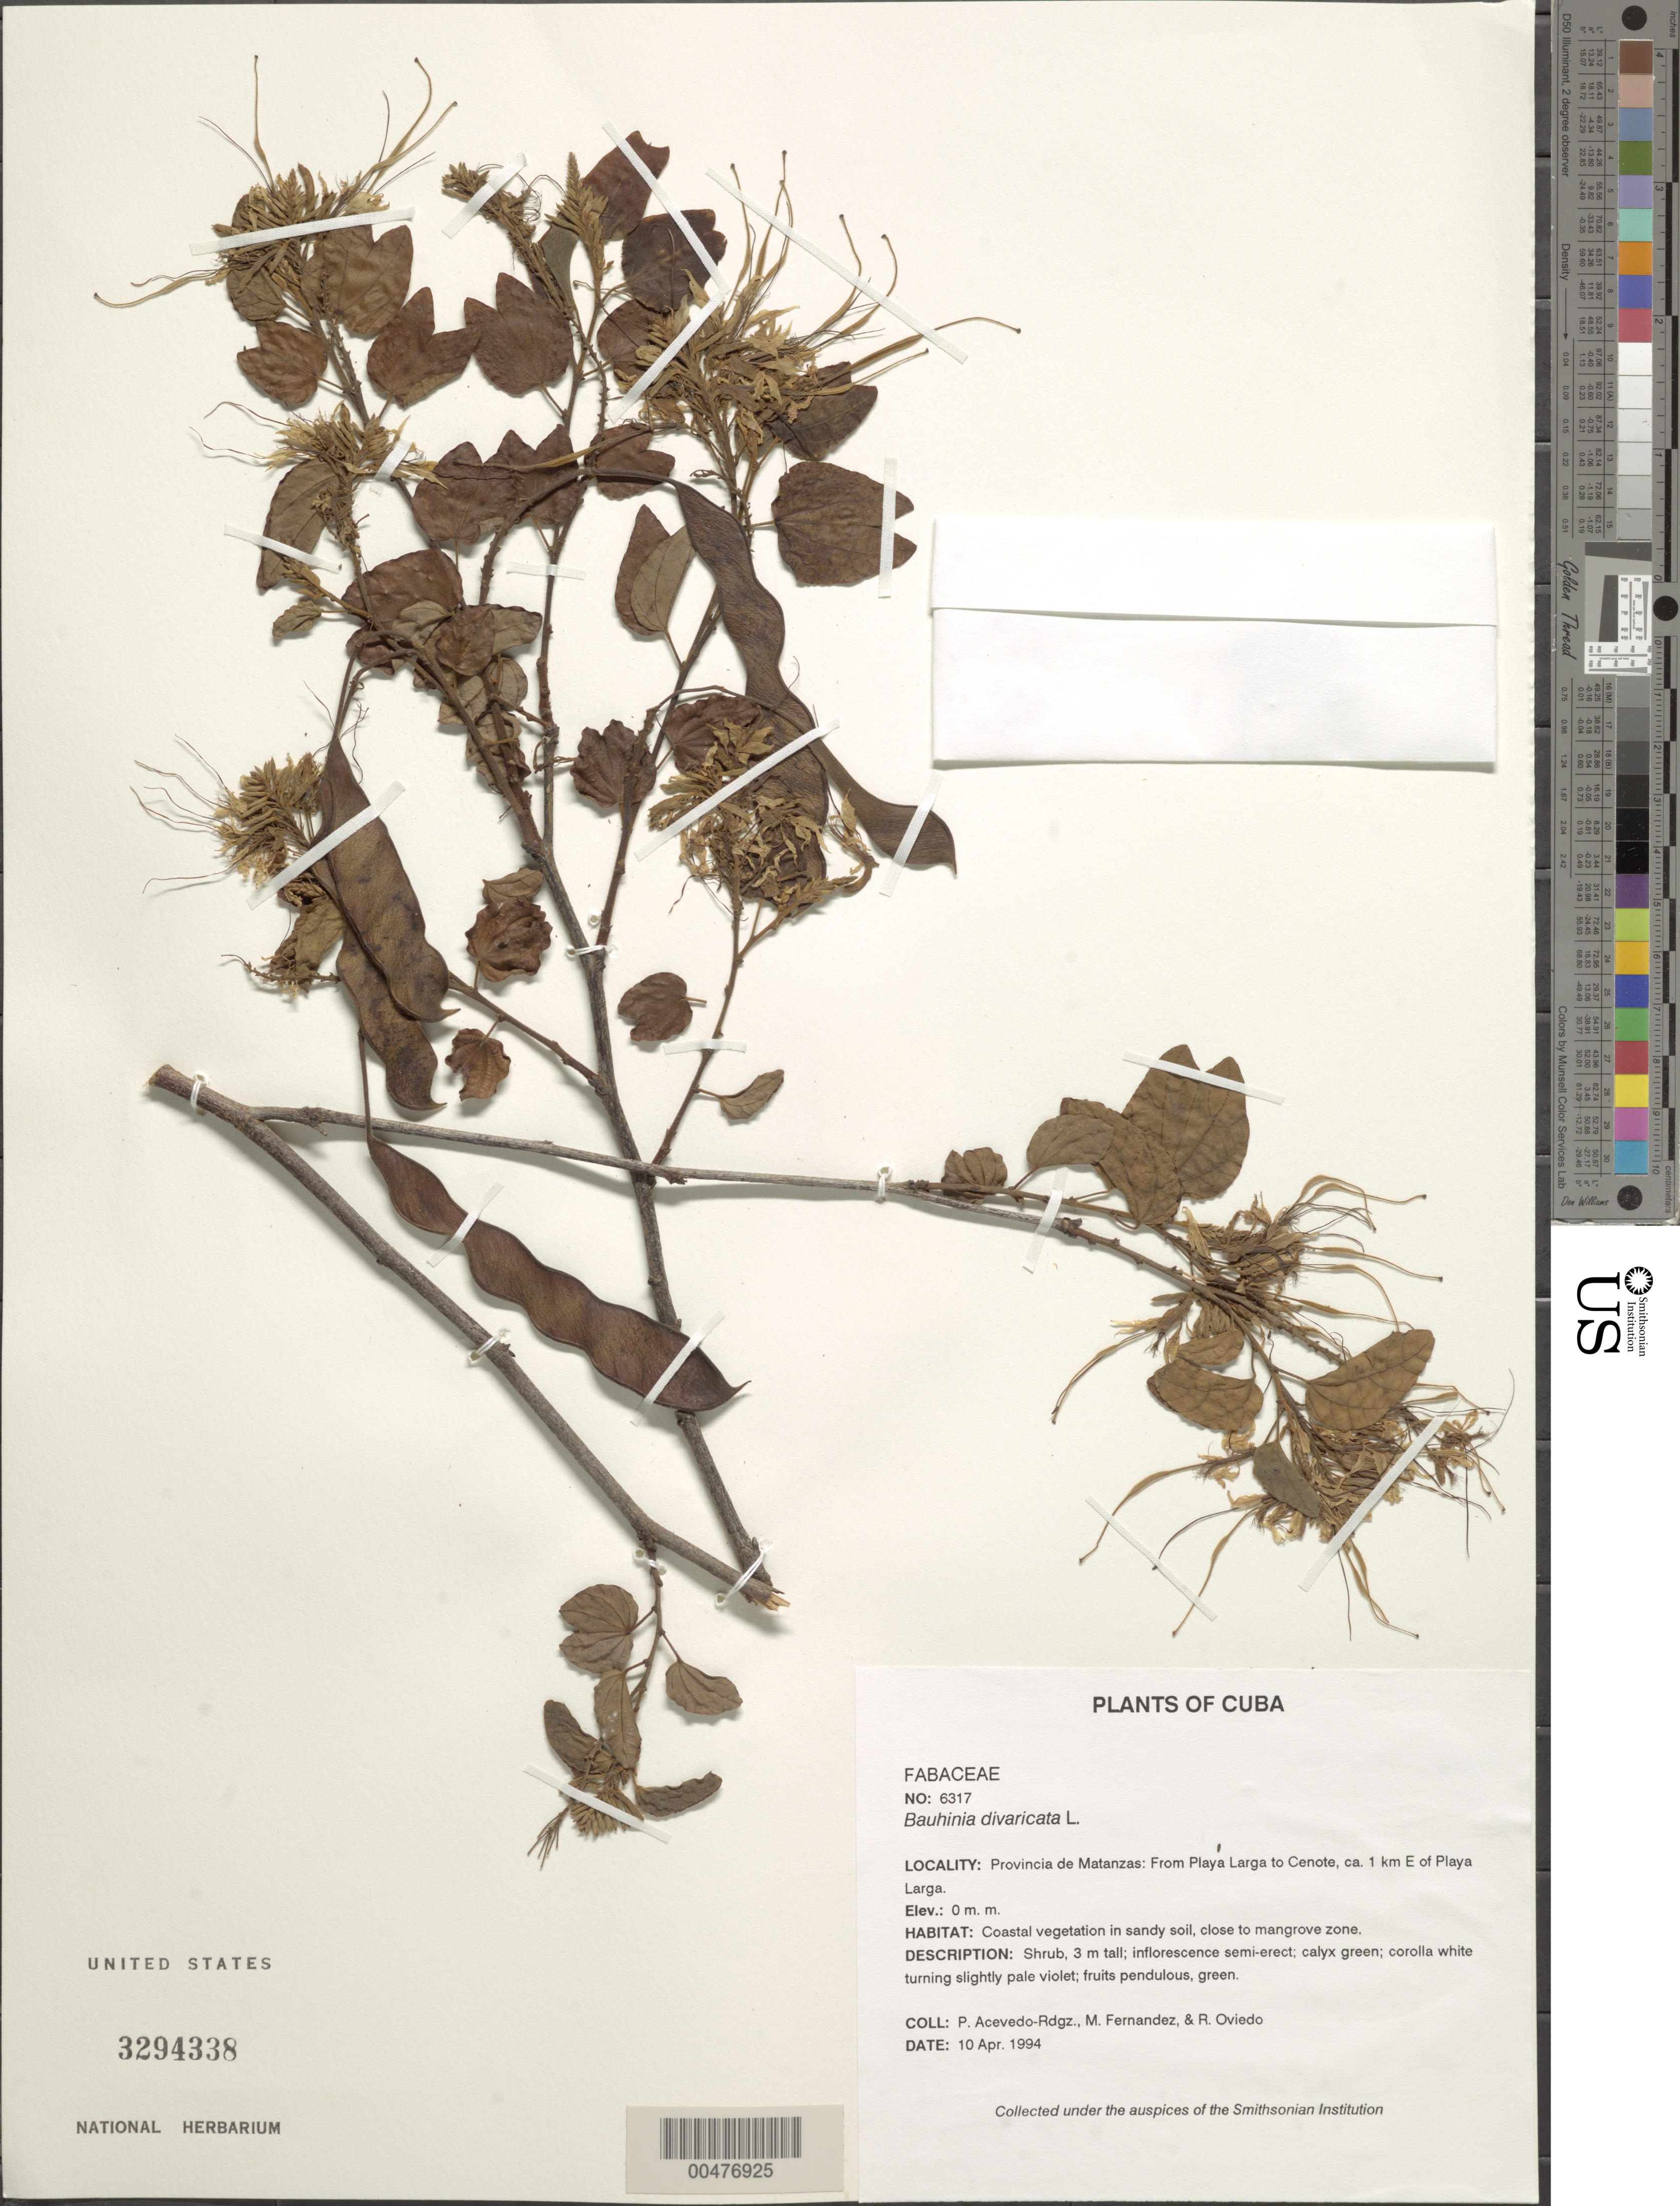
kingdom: Plantae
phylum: Tracheophyta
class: Magnoliopsida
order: Fabales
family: Fabaceae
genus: Bauhinia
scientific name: Bauhinia divaricata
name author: L.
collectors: P. Acevedo-Rodr., M. Fernández & R. Oviedo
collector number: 6317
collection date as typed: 10 Apr 1994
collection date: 1994-04-10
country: Cuba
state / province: Matanzas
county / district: Municipio de Ciénaga de Zapata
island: Cuba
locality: From Playa Larga to Cenote, ca 1 km E of Playa Larga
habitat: Coastal vegetation in sandy soil, close to mangrove zone.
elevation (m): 0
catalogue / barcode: US 3294338